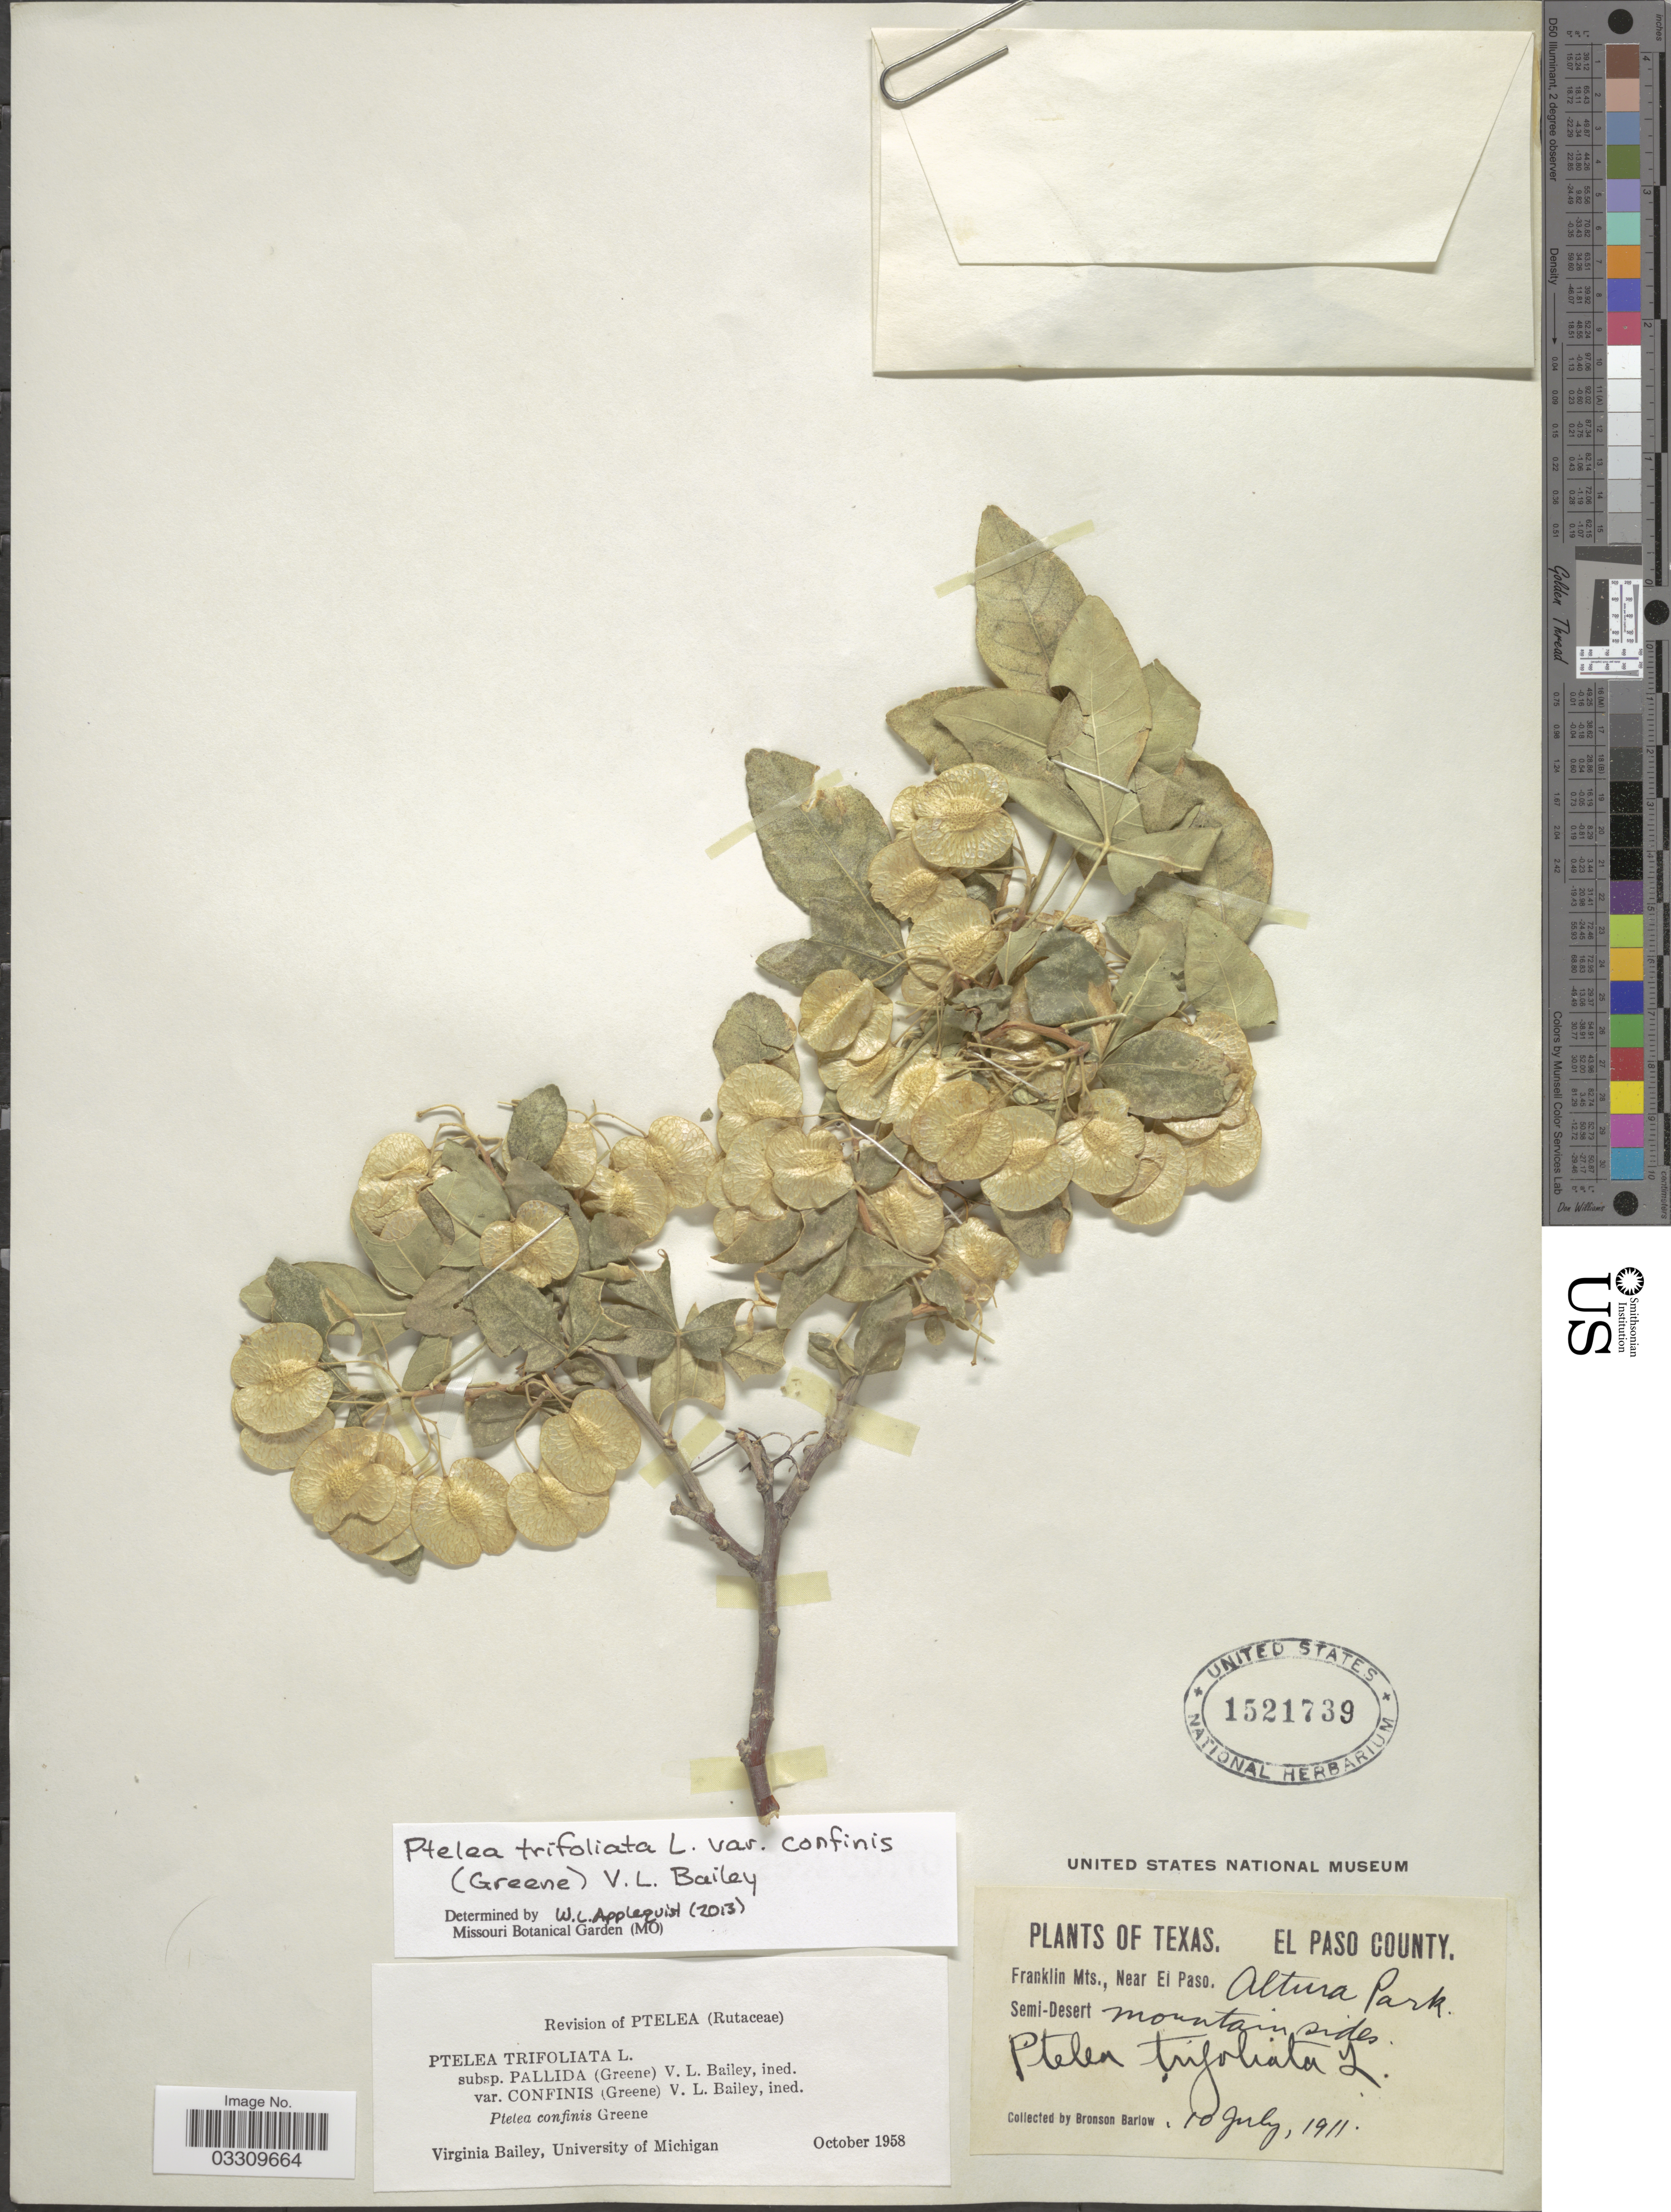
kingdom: Plantae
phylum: Tracheophyta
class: Magnoliopsida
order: Sapindales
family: Rutaceae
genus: Ptelea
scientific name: Ptelea trifoliata var. confinis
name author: (S.W. Greene) V. L. Bailey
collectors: Barlow, B.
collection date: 1911-07-10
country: United States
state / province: Texas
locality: El Paso County, Franklin Mts., Near El Paso, Altura Park, Semi-Desert.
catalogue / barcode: US 1521739